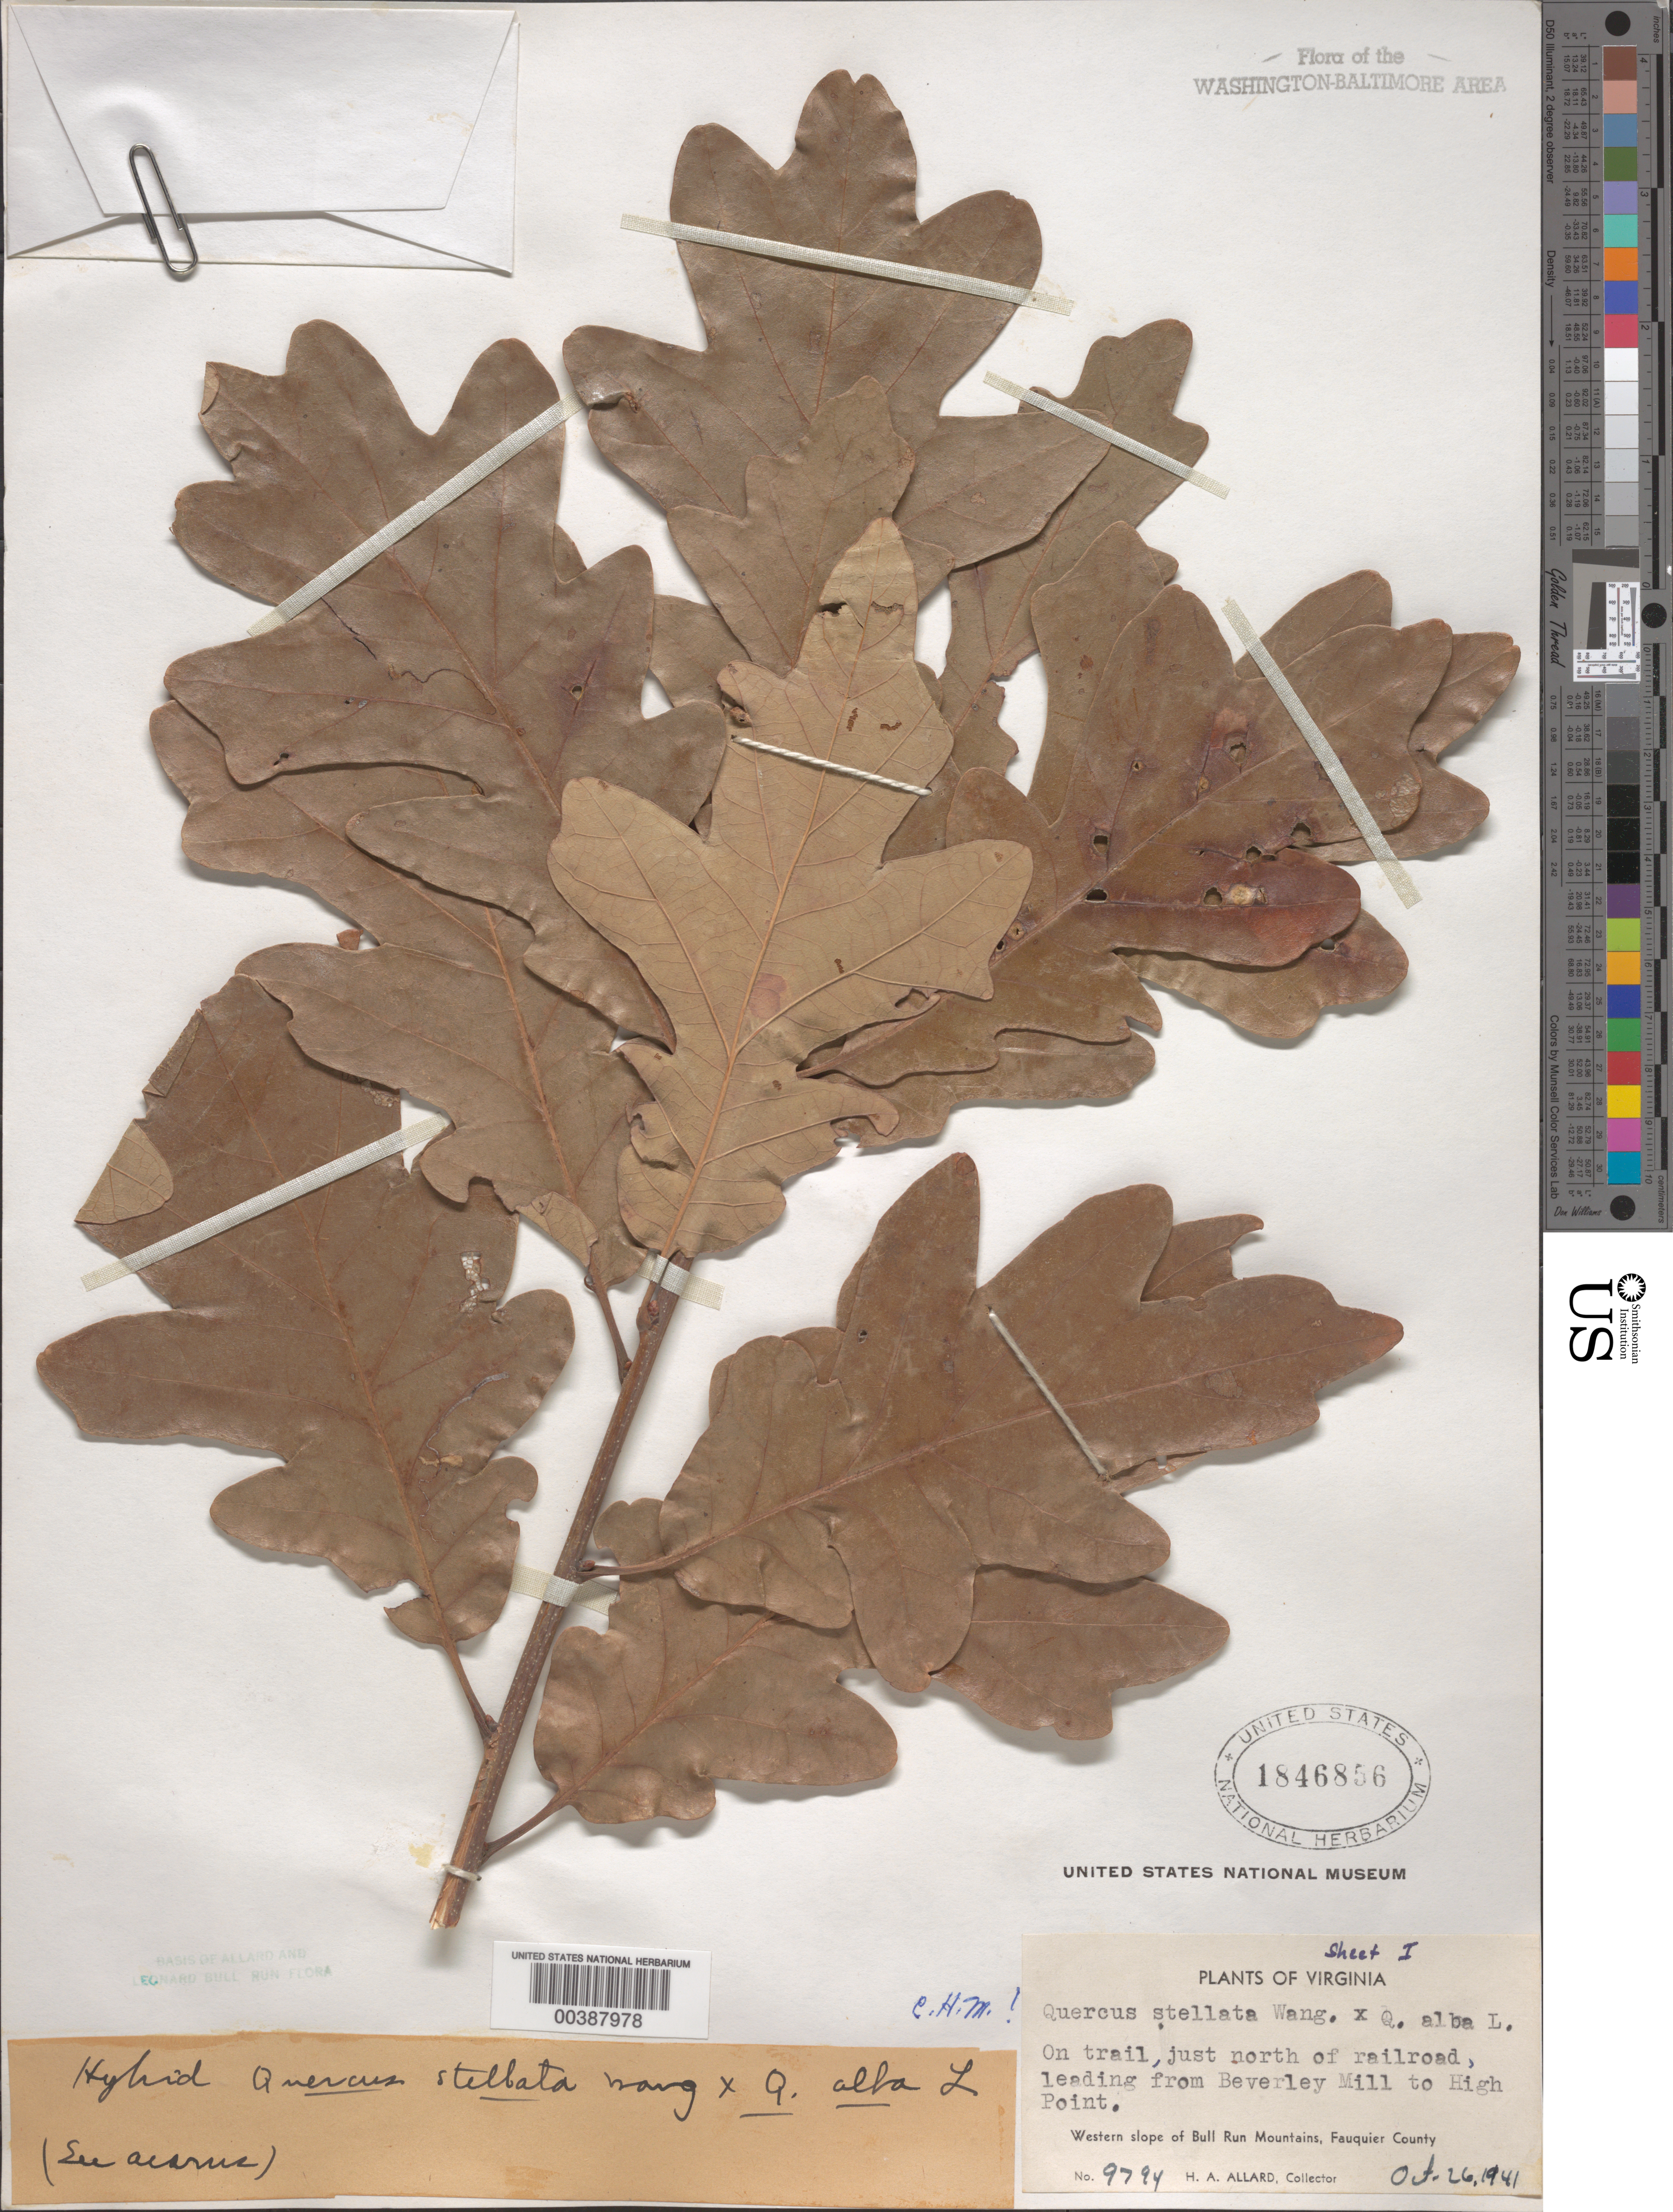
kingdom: Plantae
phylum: Tracheophyta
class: Magnoliopsida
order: Fagales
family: Fagaceae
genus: Quercus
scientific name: Quercus alba x Q. stellata Wangenh.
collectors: H. A. Allard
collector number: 9794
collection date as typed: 26 Oct 1941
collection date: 1941-10-26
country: United States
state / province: Virginia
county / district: Fauquier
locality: Beverley Mill to High Point, north of railroad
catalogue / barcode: US 1846856